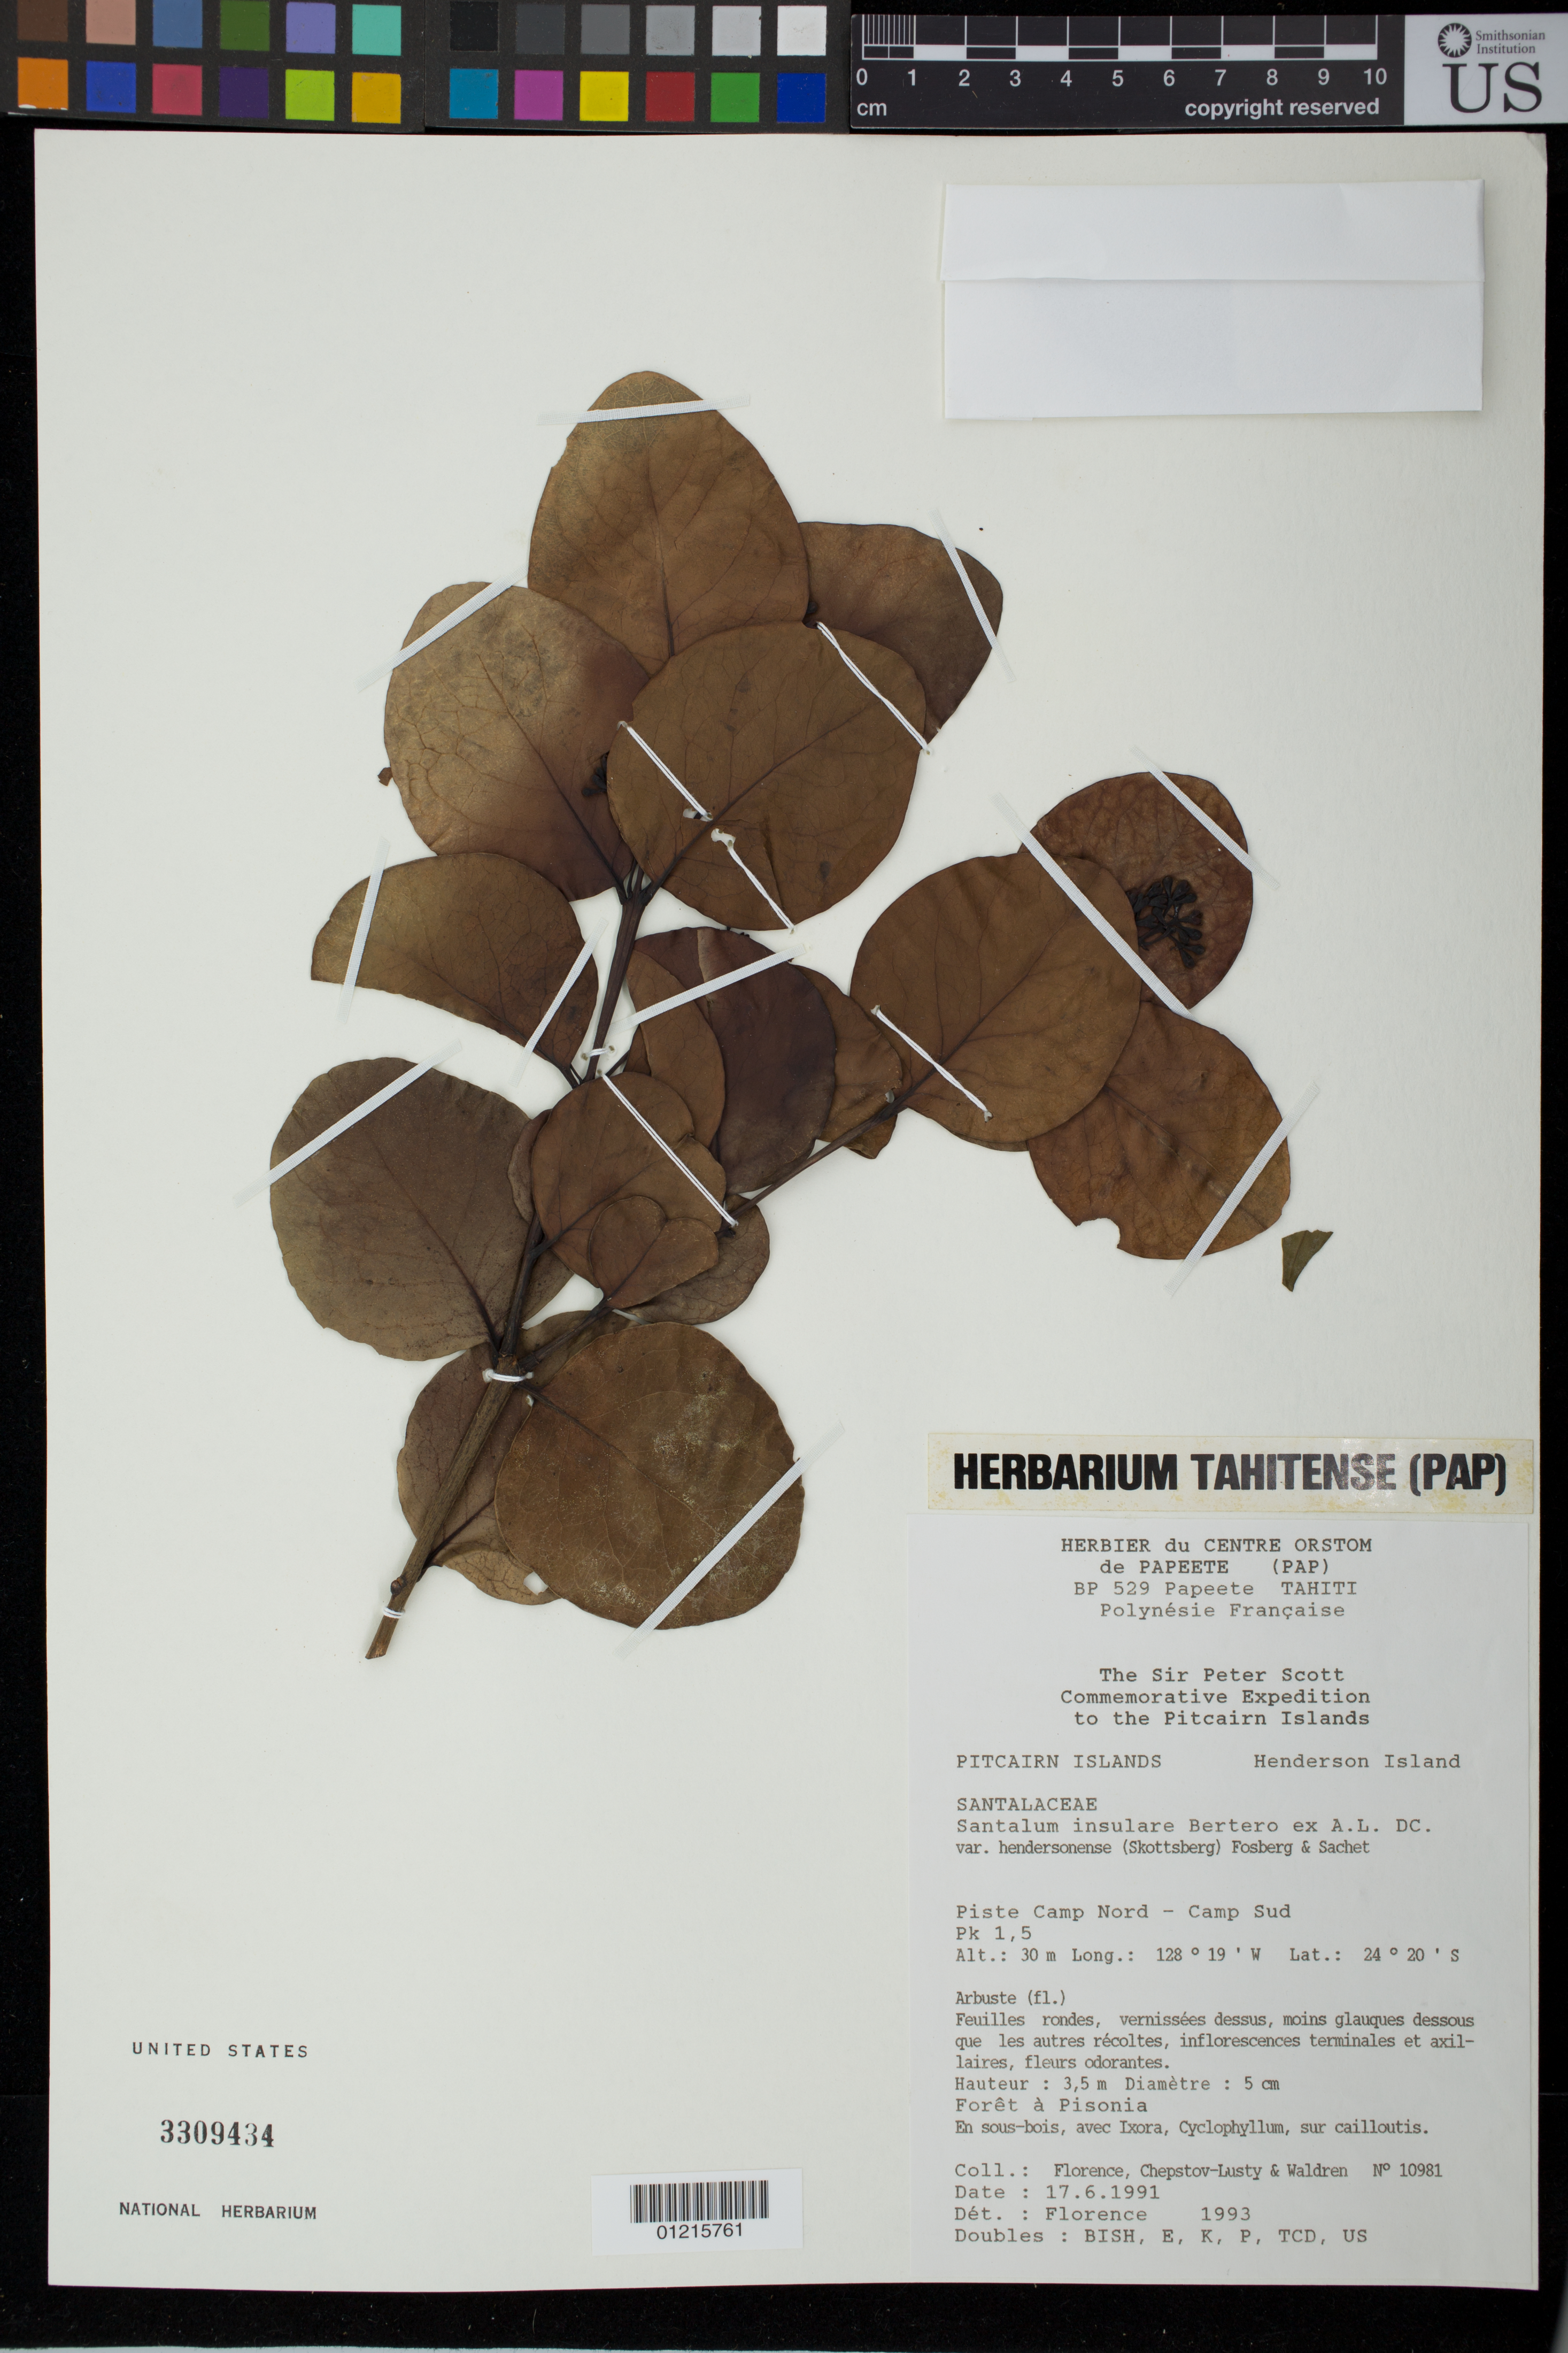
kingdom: Plantae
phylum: Tracheophyta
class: Magnoliopsida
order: Santalales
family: Santalaceae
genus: Santalum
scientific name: Santalum insulare var. hendersonense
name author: (Skottsb.) Fosberg & Sachet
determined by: Florence, J.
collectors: J. Florence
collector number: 10981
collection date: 1991-06-17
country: Pitcairn Islands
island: Henderson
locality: Piste Camp Nord- Camp Sude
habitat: Forèt, en sous-bois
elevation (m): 30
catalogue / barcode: US 3309434